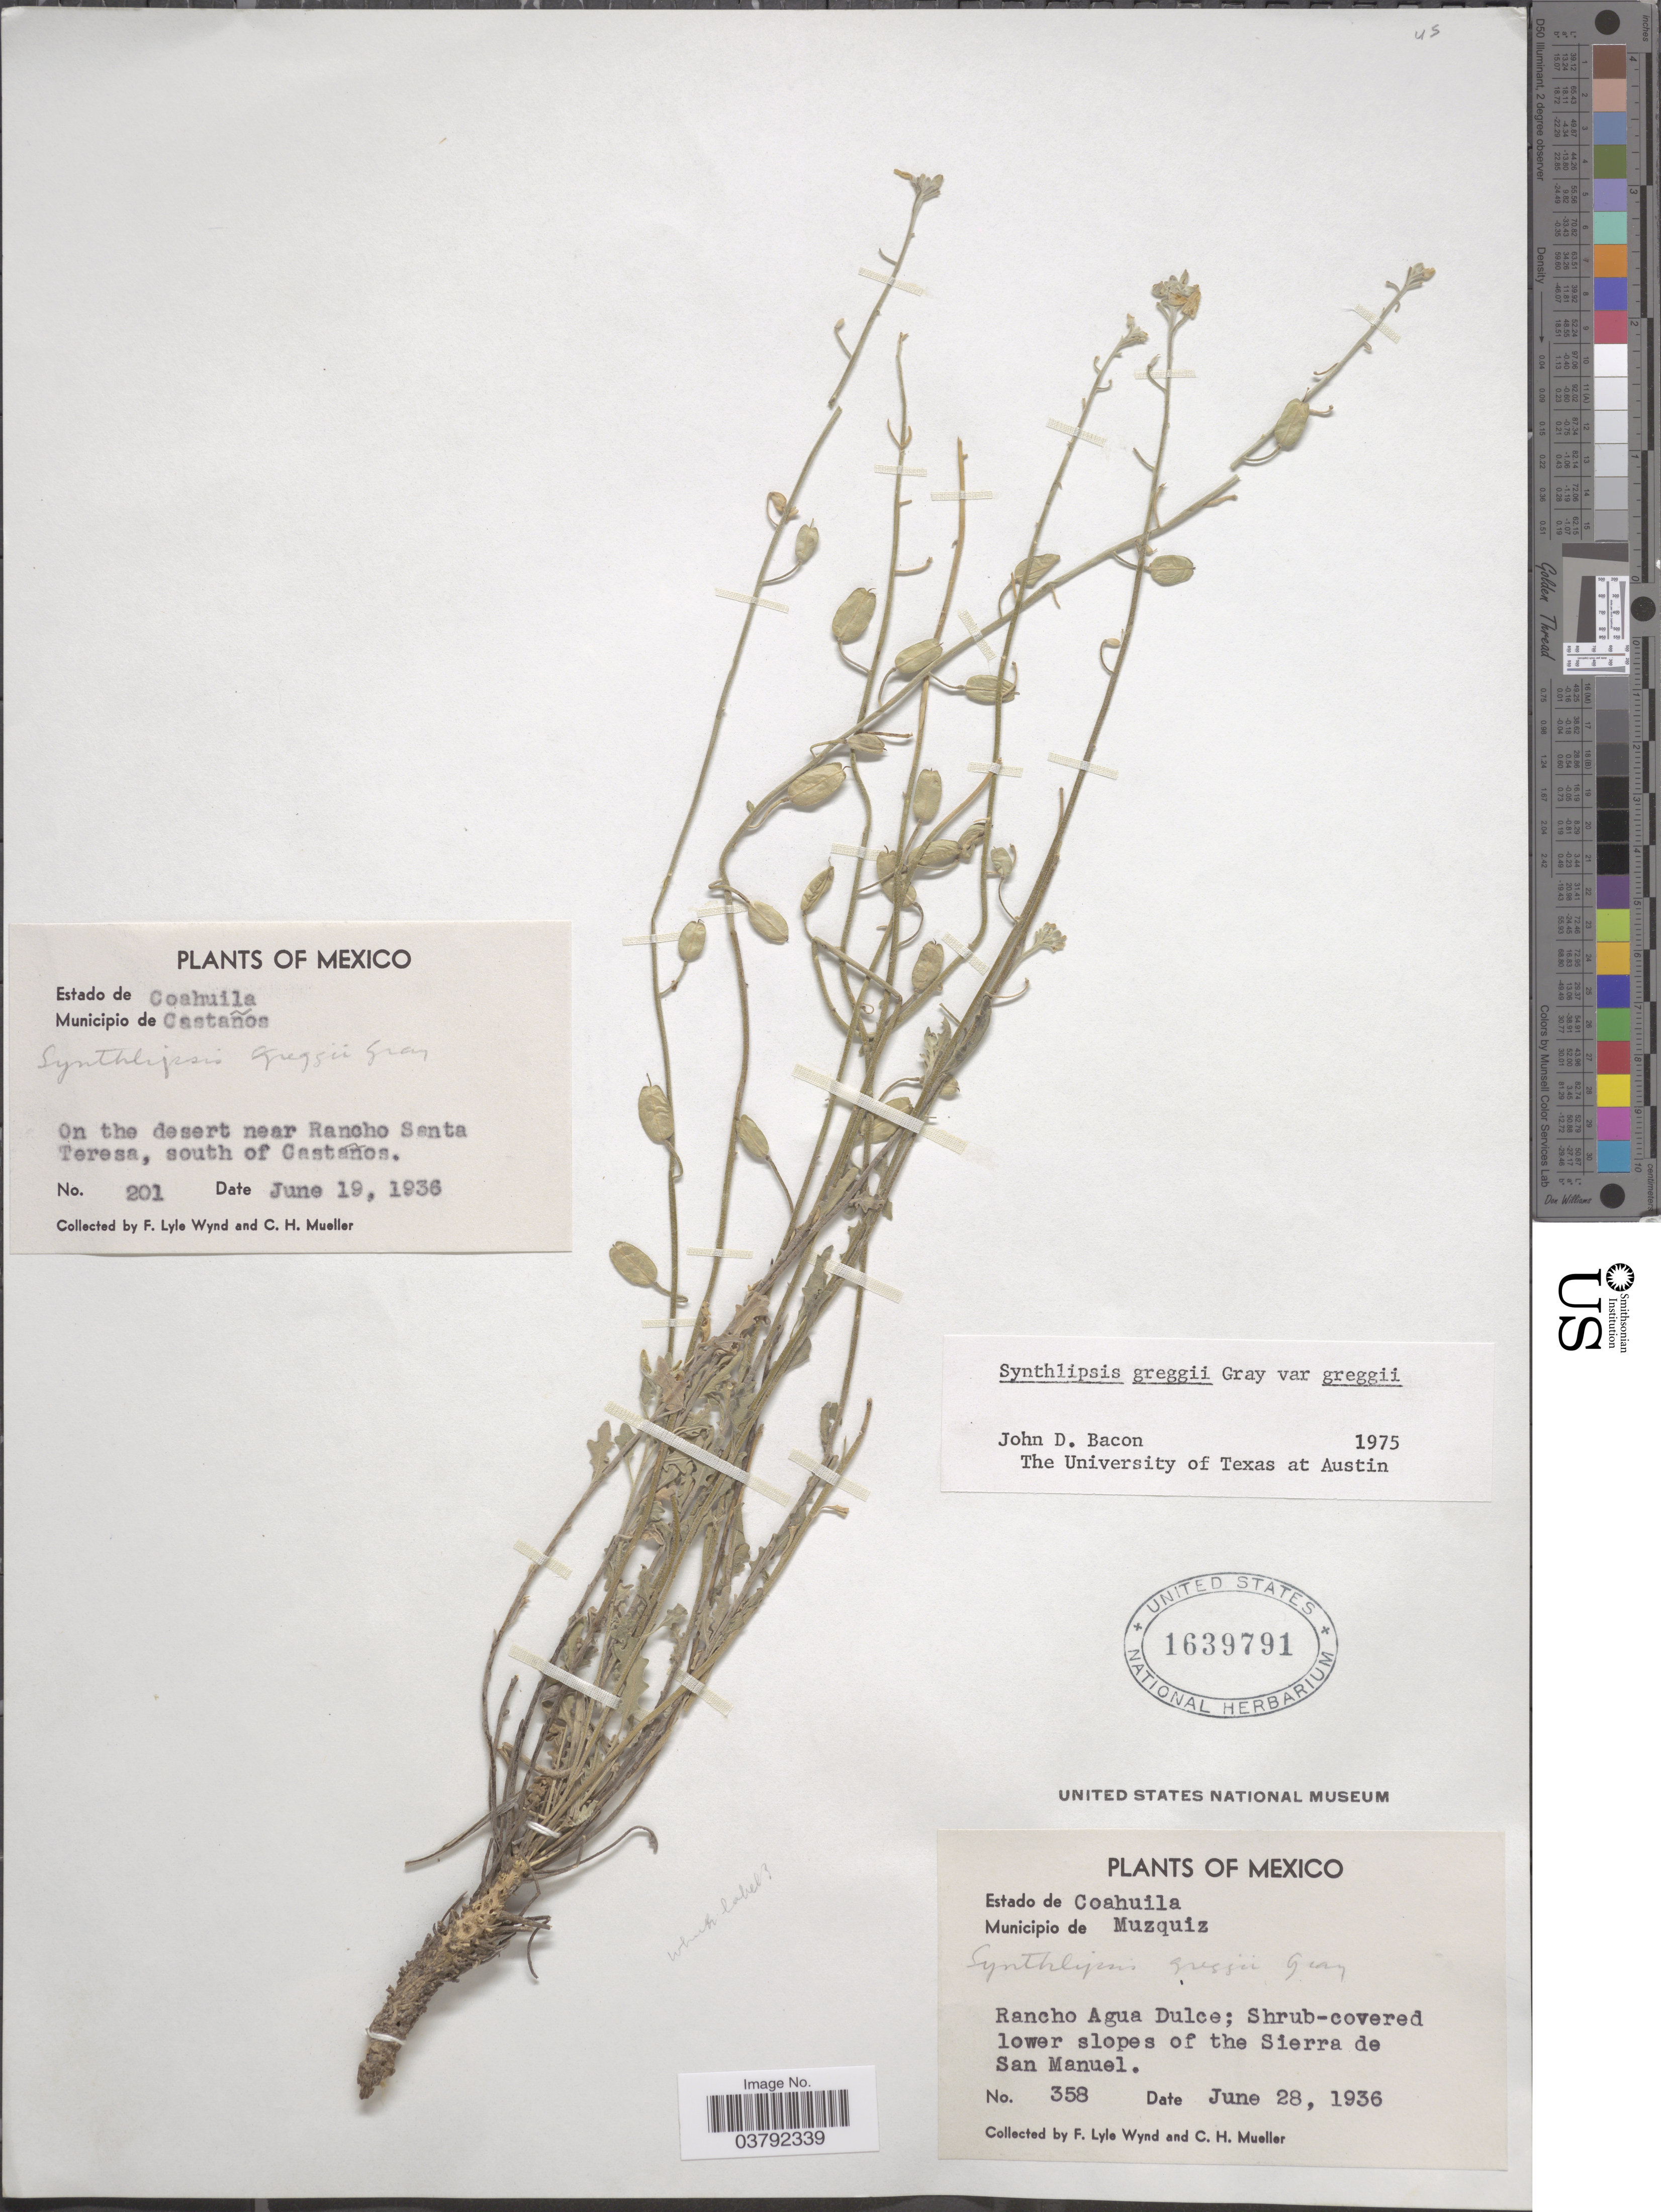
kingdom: Plantae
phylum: Tracheophyta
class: Magnoliopsida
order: Brassicales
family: Brassicaceae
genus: Synthlipsis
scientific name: Synthlipsis greggii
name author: A. Gray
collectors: F. L. Wynd & C. H. Mueller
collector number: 358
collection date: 1936-06-28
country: Mexico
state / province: Coahuila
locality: Municipio de Muzquiz. Rancho Agua Dulce; Shrub-covered lower slopes of the Sierra de San Manuel.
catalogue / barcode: US 1639791